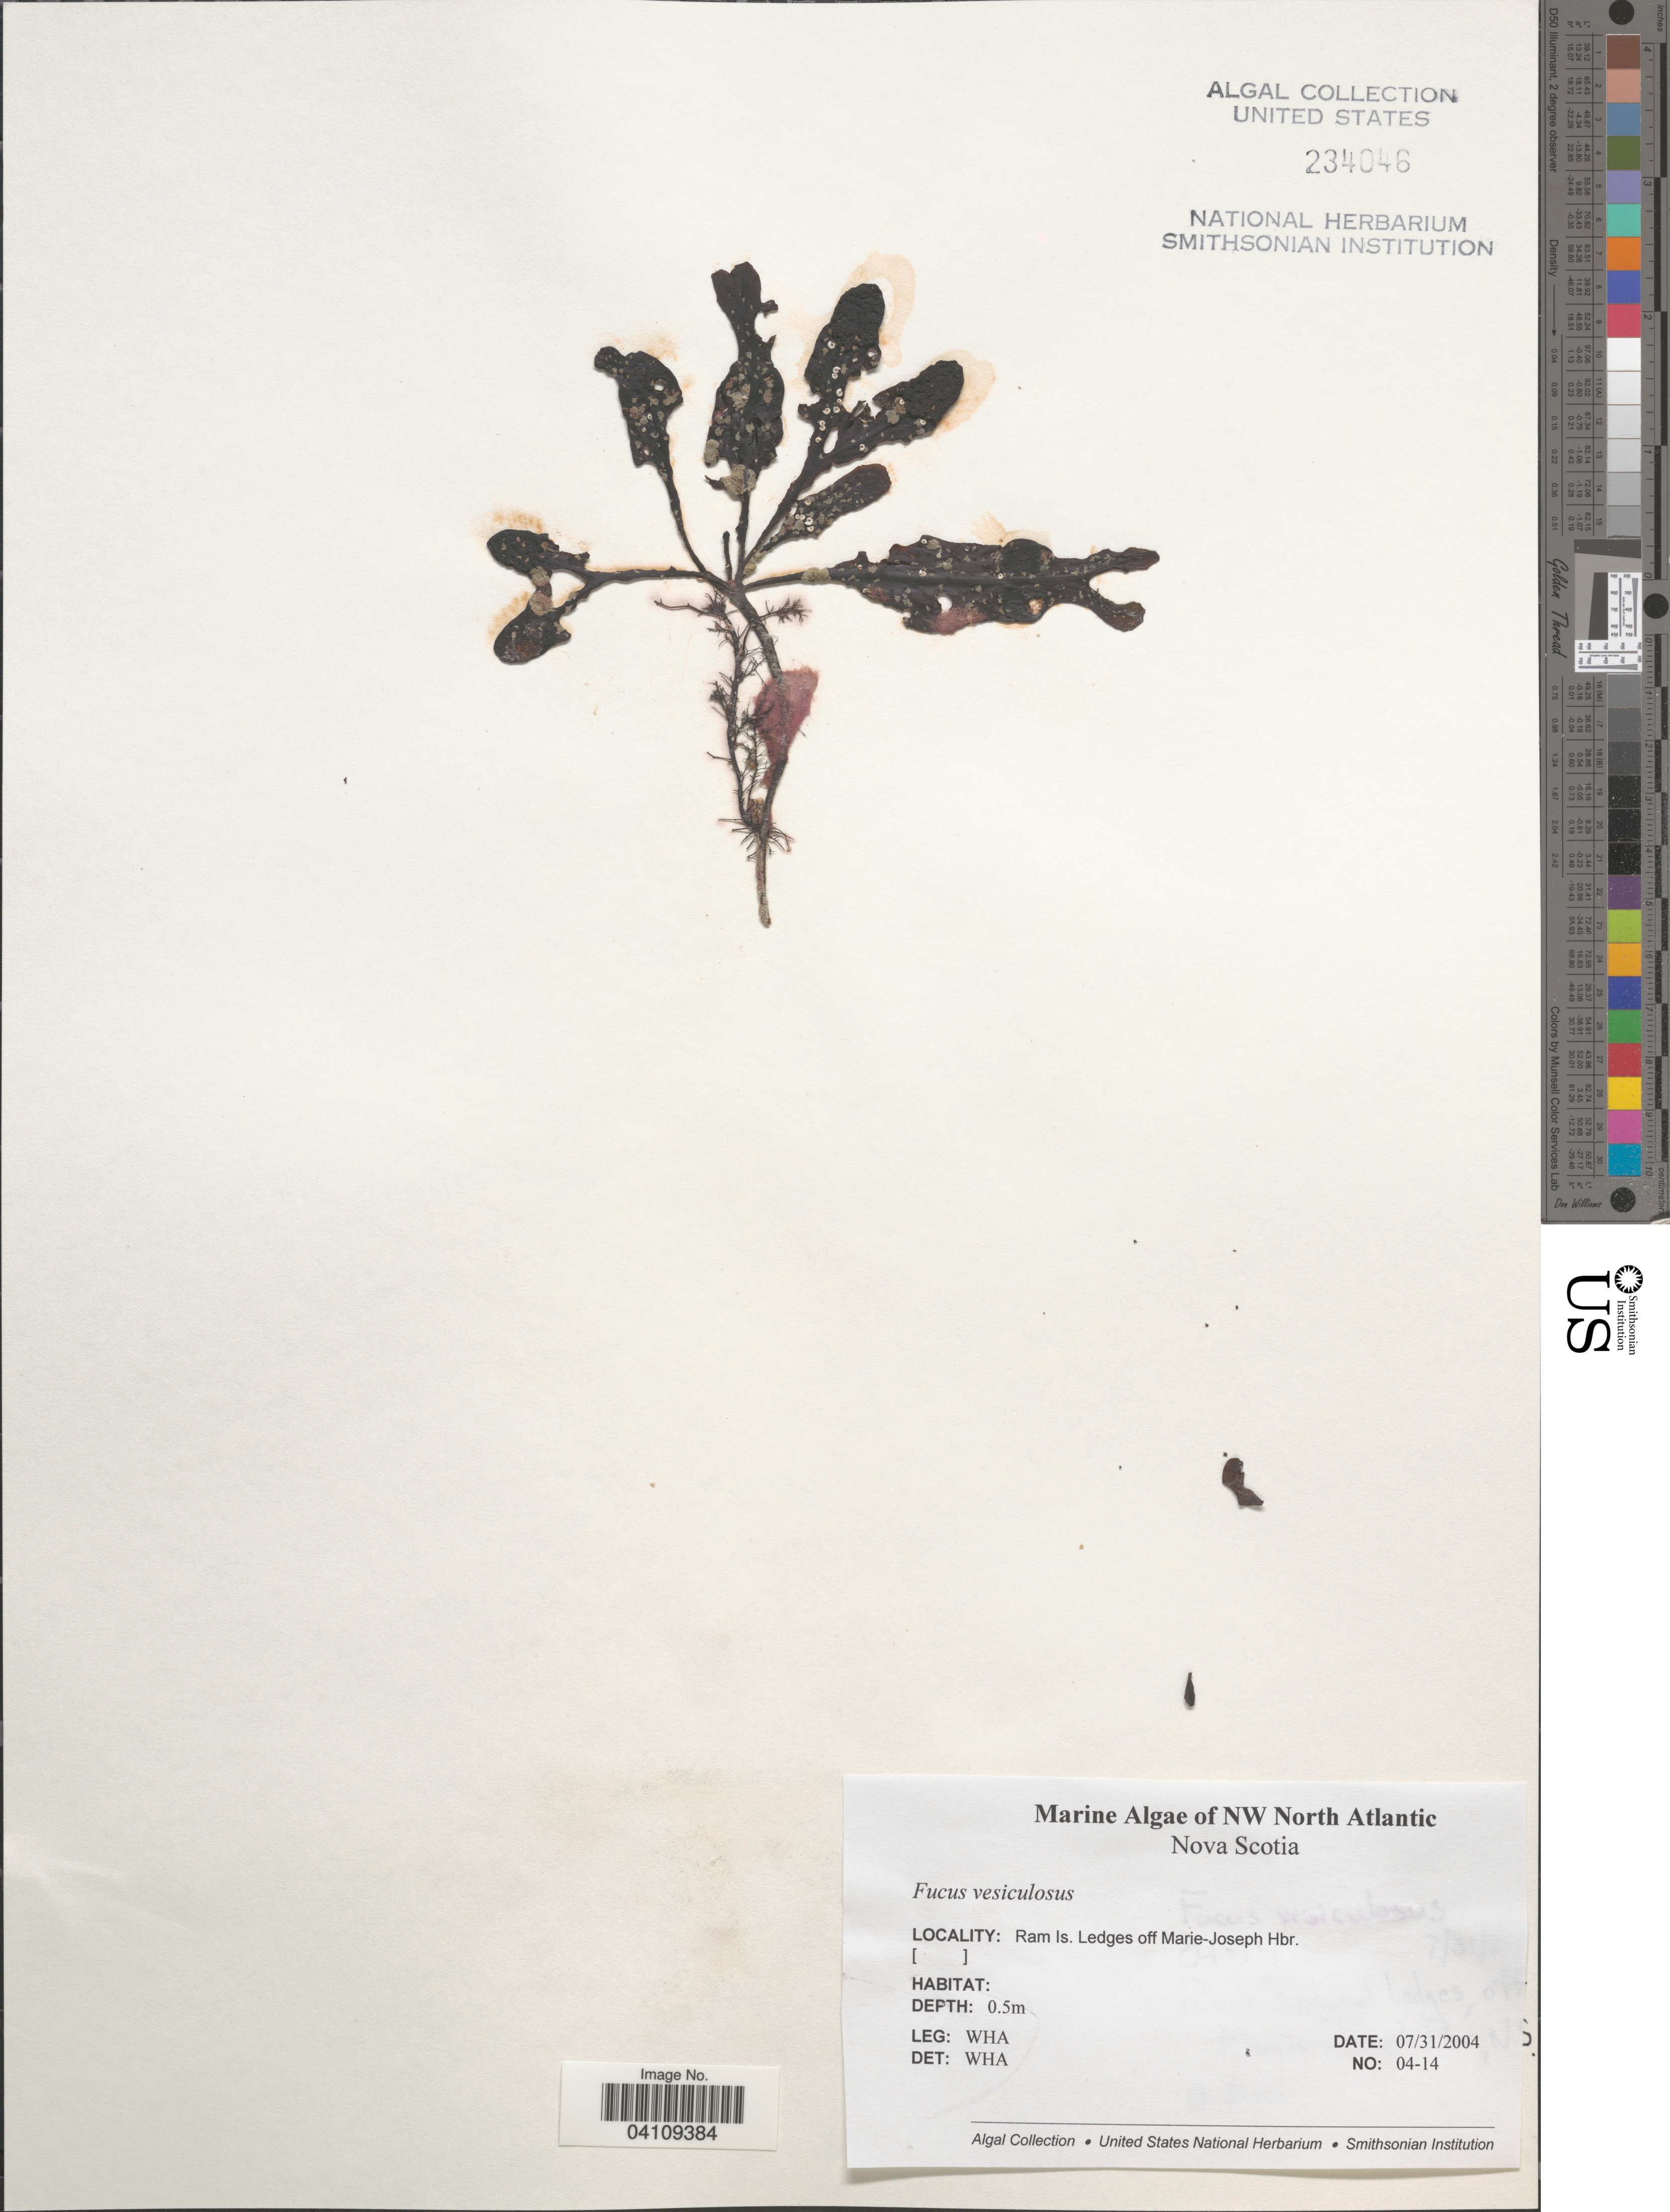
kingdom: Chromista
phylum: Ochrophyta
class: Phaeophyceae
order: Fucales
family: Fucaceae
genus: Fucus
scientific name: Fucus vesiculosus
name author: L.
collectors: W. H. Adey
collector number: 04-14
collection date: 2004-07-31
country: Canada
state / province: Nova Scotia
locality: NW North Atlantic. Ram Is. Ledges off Marie-Joseph Hbr.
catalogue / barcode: US 234046